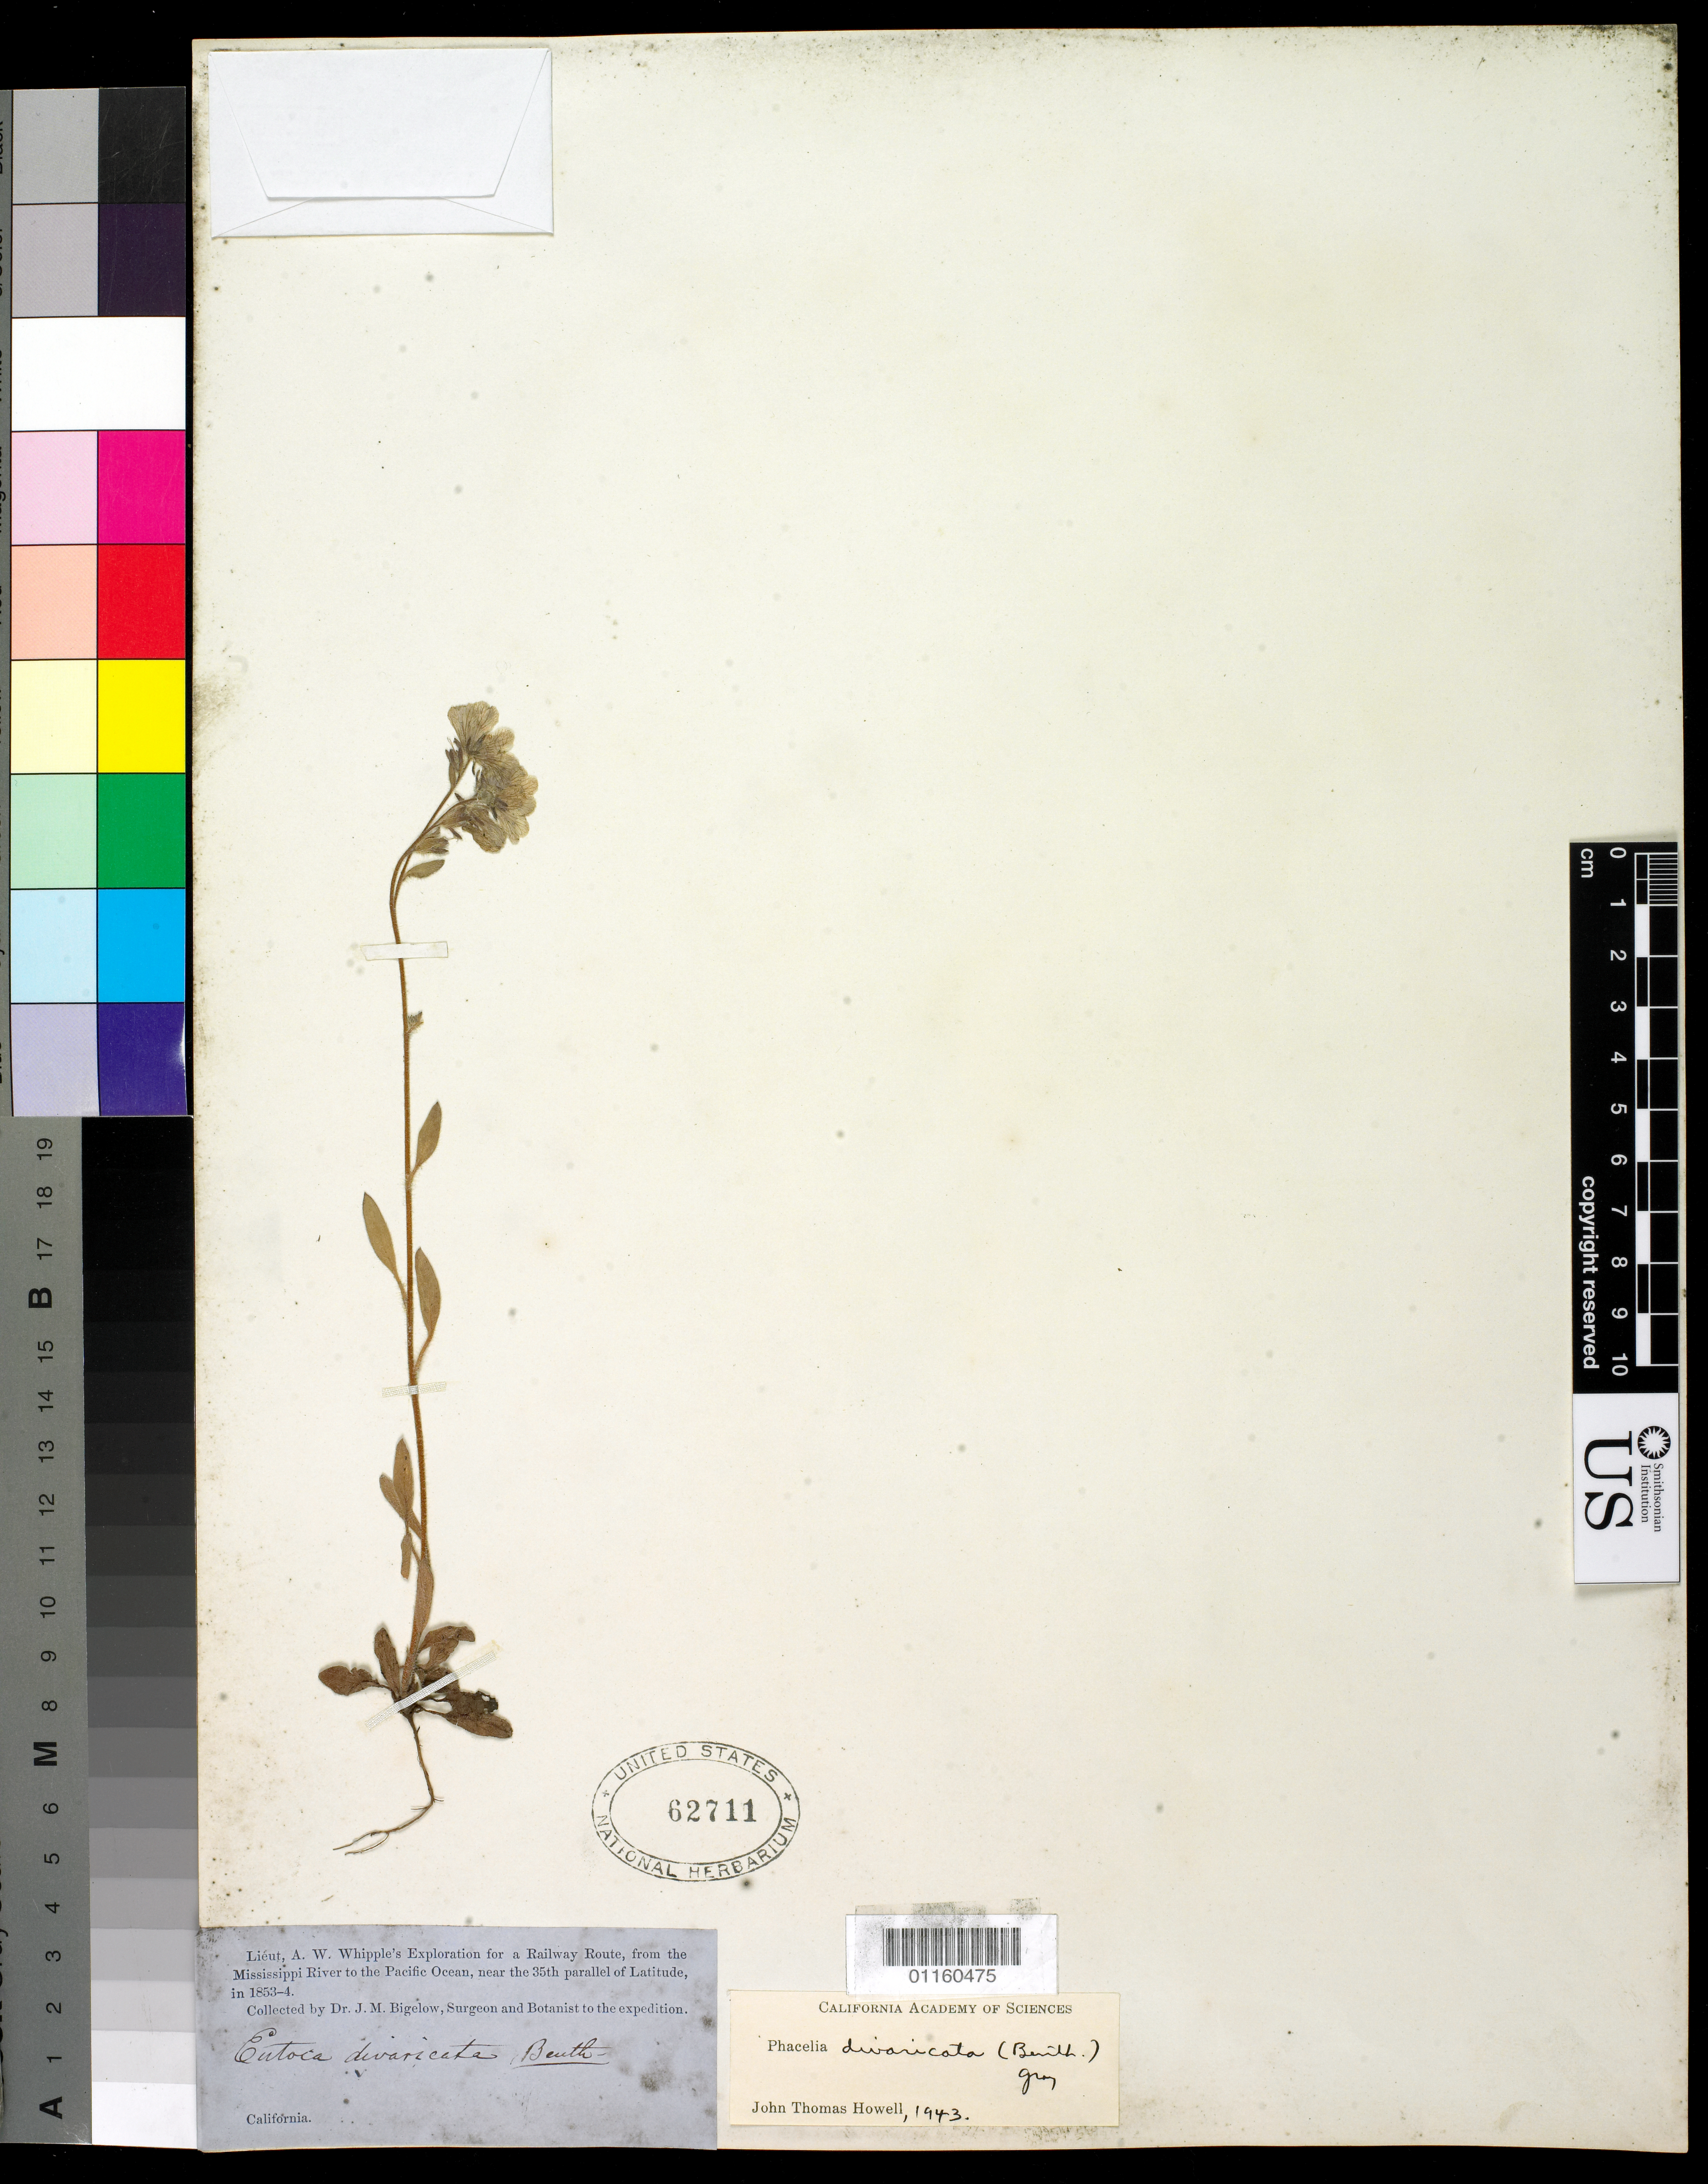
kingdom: Plantae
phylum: Tracheophyta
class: Magnoliopsida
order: Boraginales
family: Hydrophyllaceae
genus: Phacelia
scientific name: Phacelia divaricata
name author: (Benth.) A. Gray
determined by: Howell, J. T.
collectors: J. M. Bigelow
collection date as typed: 1853 to -- --- 1854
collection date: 1853/1854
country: United States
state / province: California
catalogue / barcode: US 62711